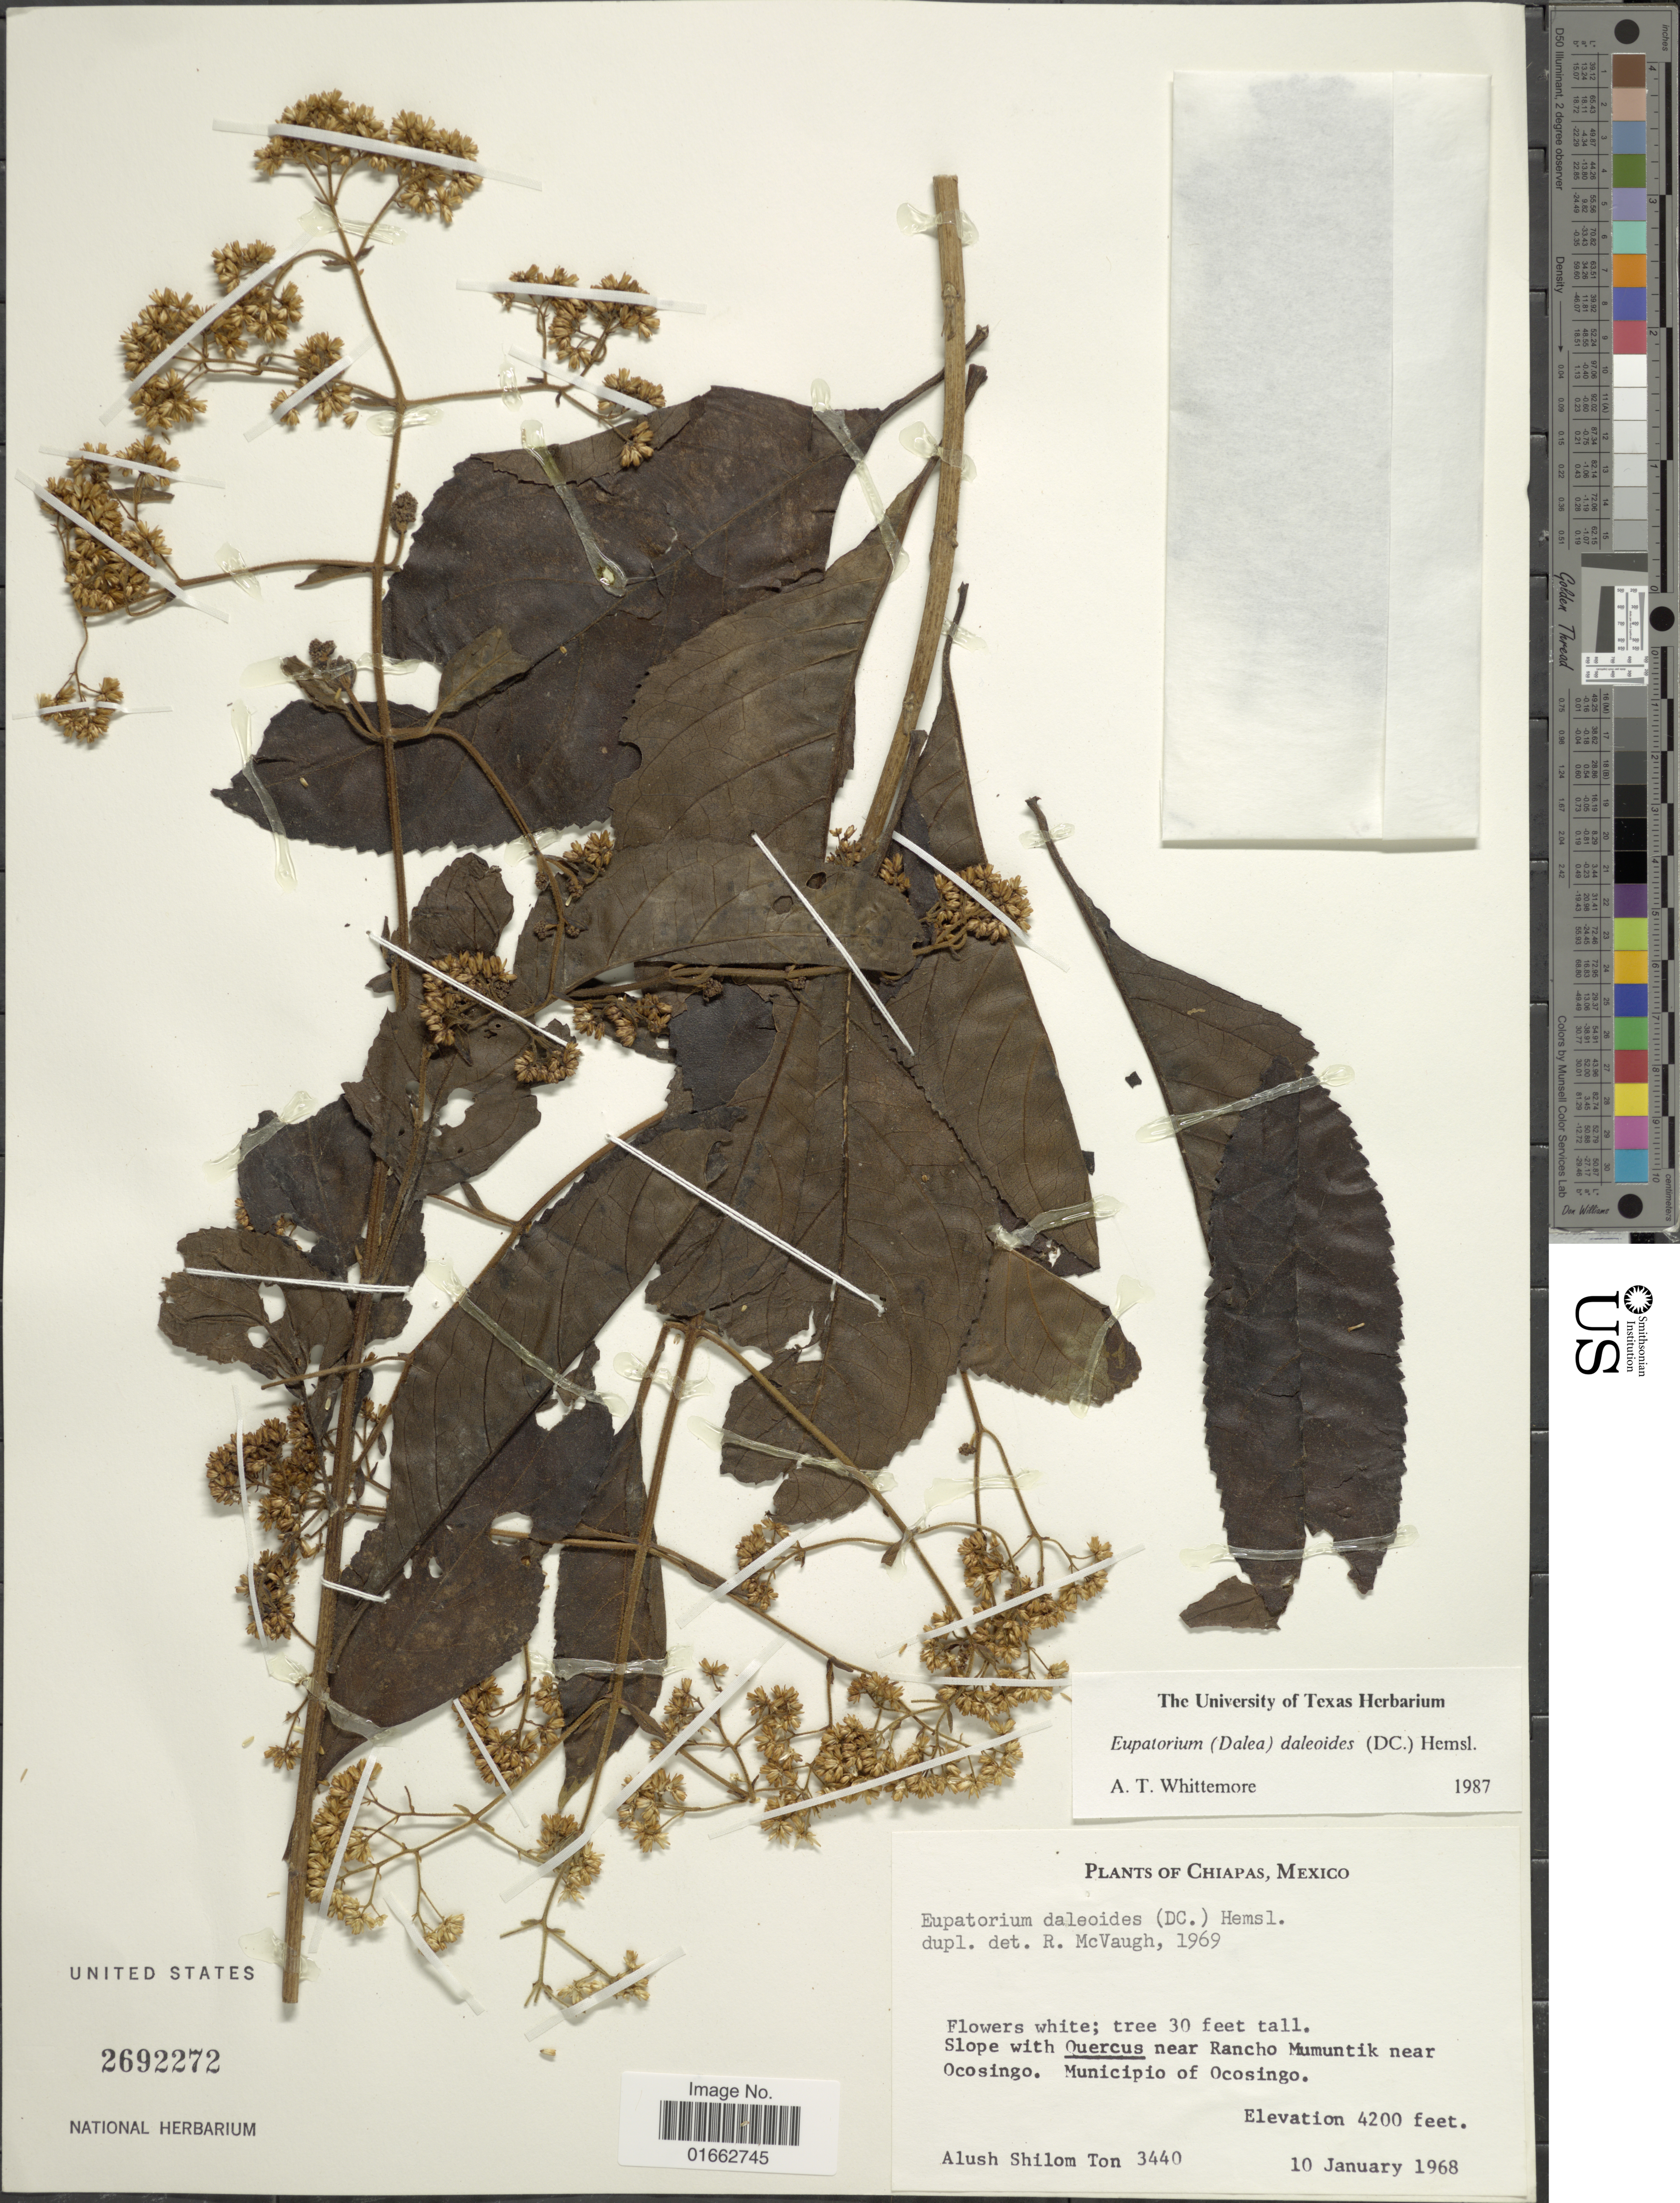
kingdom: Plantae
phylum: Tracheophyta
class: Magnoliopsida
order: Asterales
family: Asteraceae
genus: Critonia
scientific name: Critonia daleoides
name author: DC.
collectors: A. M. Ton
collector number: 3440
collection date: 1968-01-10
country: Mexico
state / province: Chiapas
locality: Near Rancho Mumuntik near Ocosingo. Municipio of Ocosingo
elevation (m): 1280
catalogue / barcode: US 2692272